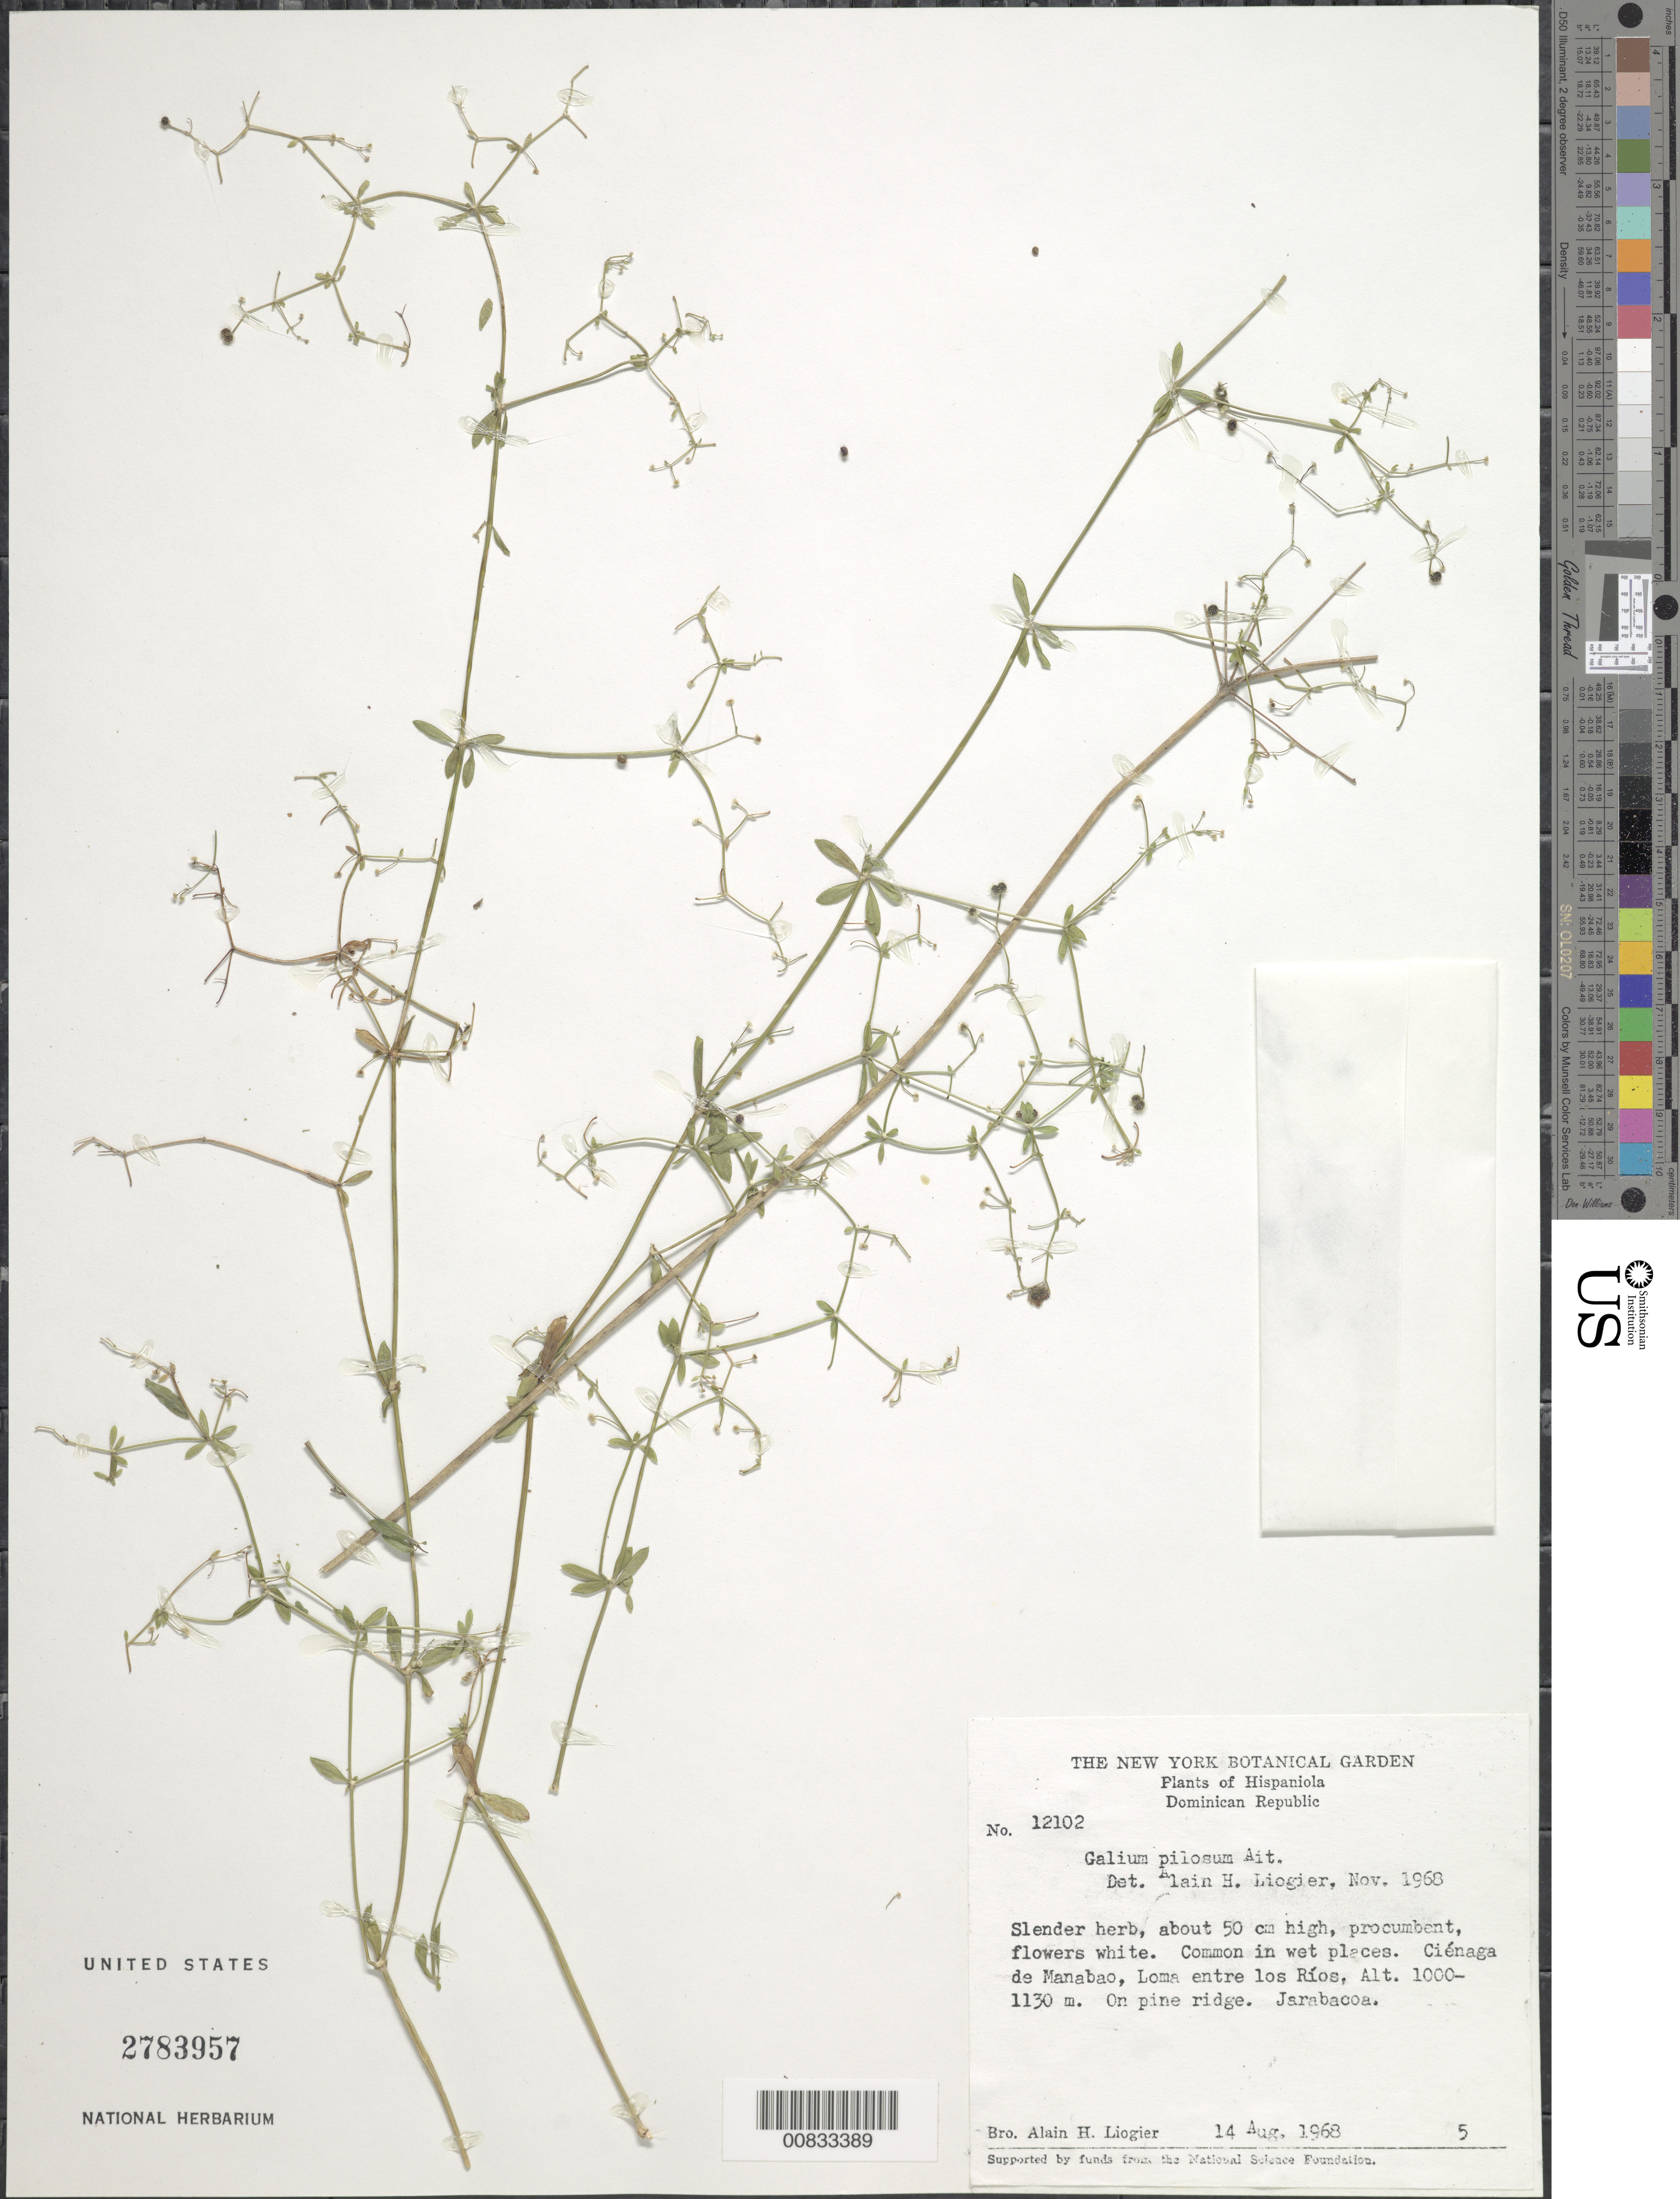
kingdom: Plantae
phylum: Tracheophyta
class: Magnoliopsida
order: Gentianales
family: Rubiaceae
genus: Galium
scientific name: Galium pilosum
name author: Aiton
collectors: A. H. Liogier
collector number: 12102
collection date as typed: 14 Aug 1968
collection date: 1968-08-14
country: Dominican Republic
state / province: La Vega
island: Hispaniola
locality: Ciénaga de Manabao, loma entre los Ríos, Jarabacoa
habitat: In wet places on pine ridge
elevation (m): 1000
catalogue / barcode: US 2783957